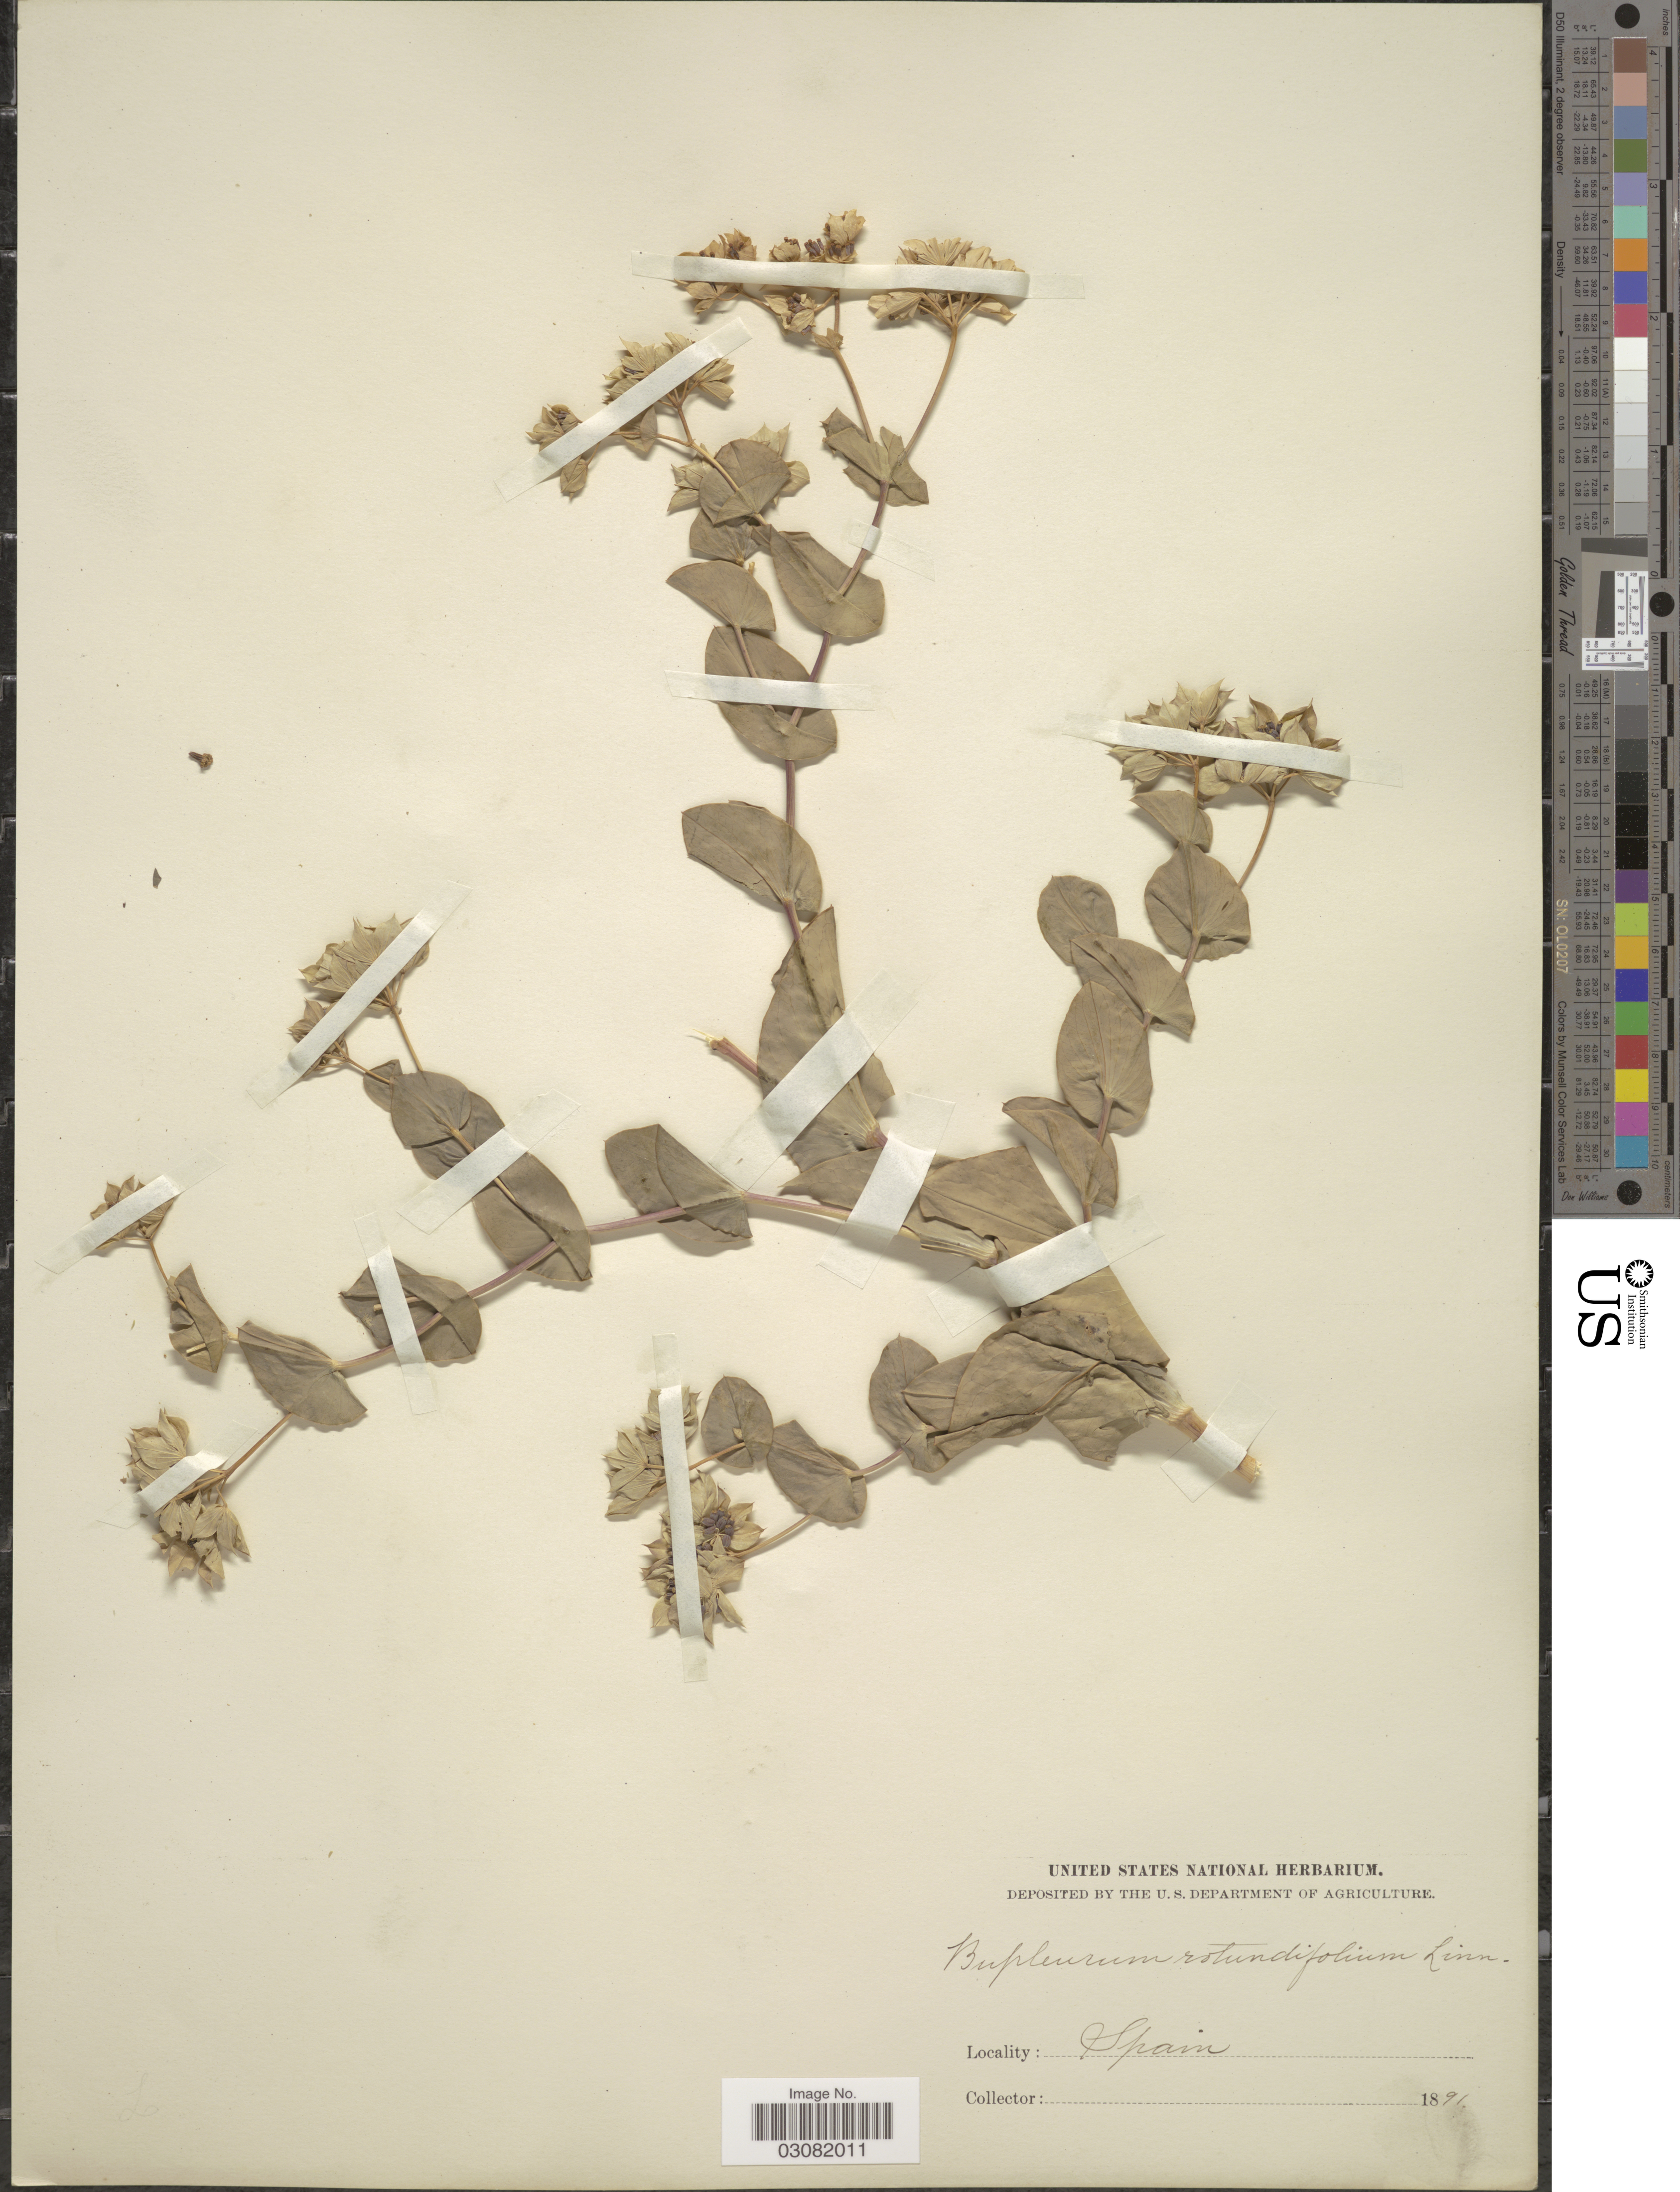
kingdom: Plantae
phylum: Tracheophyta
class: Magnoliopsida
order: Apiales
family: Apiaceae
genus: Bupleurum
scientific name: Bupleurum rotundifolium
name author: L.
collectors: ex herb. United States National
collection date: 1891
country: Spain